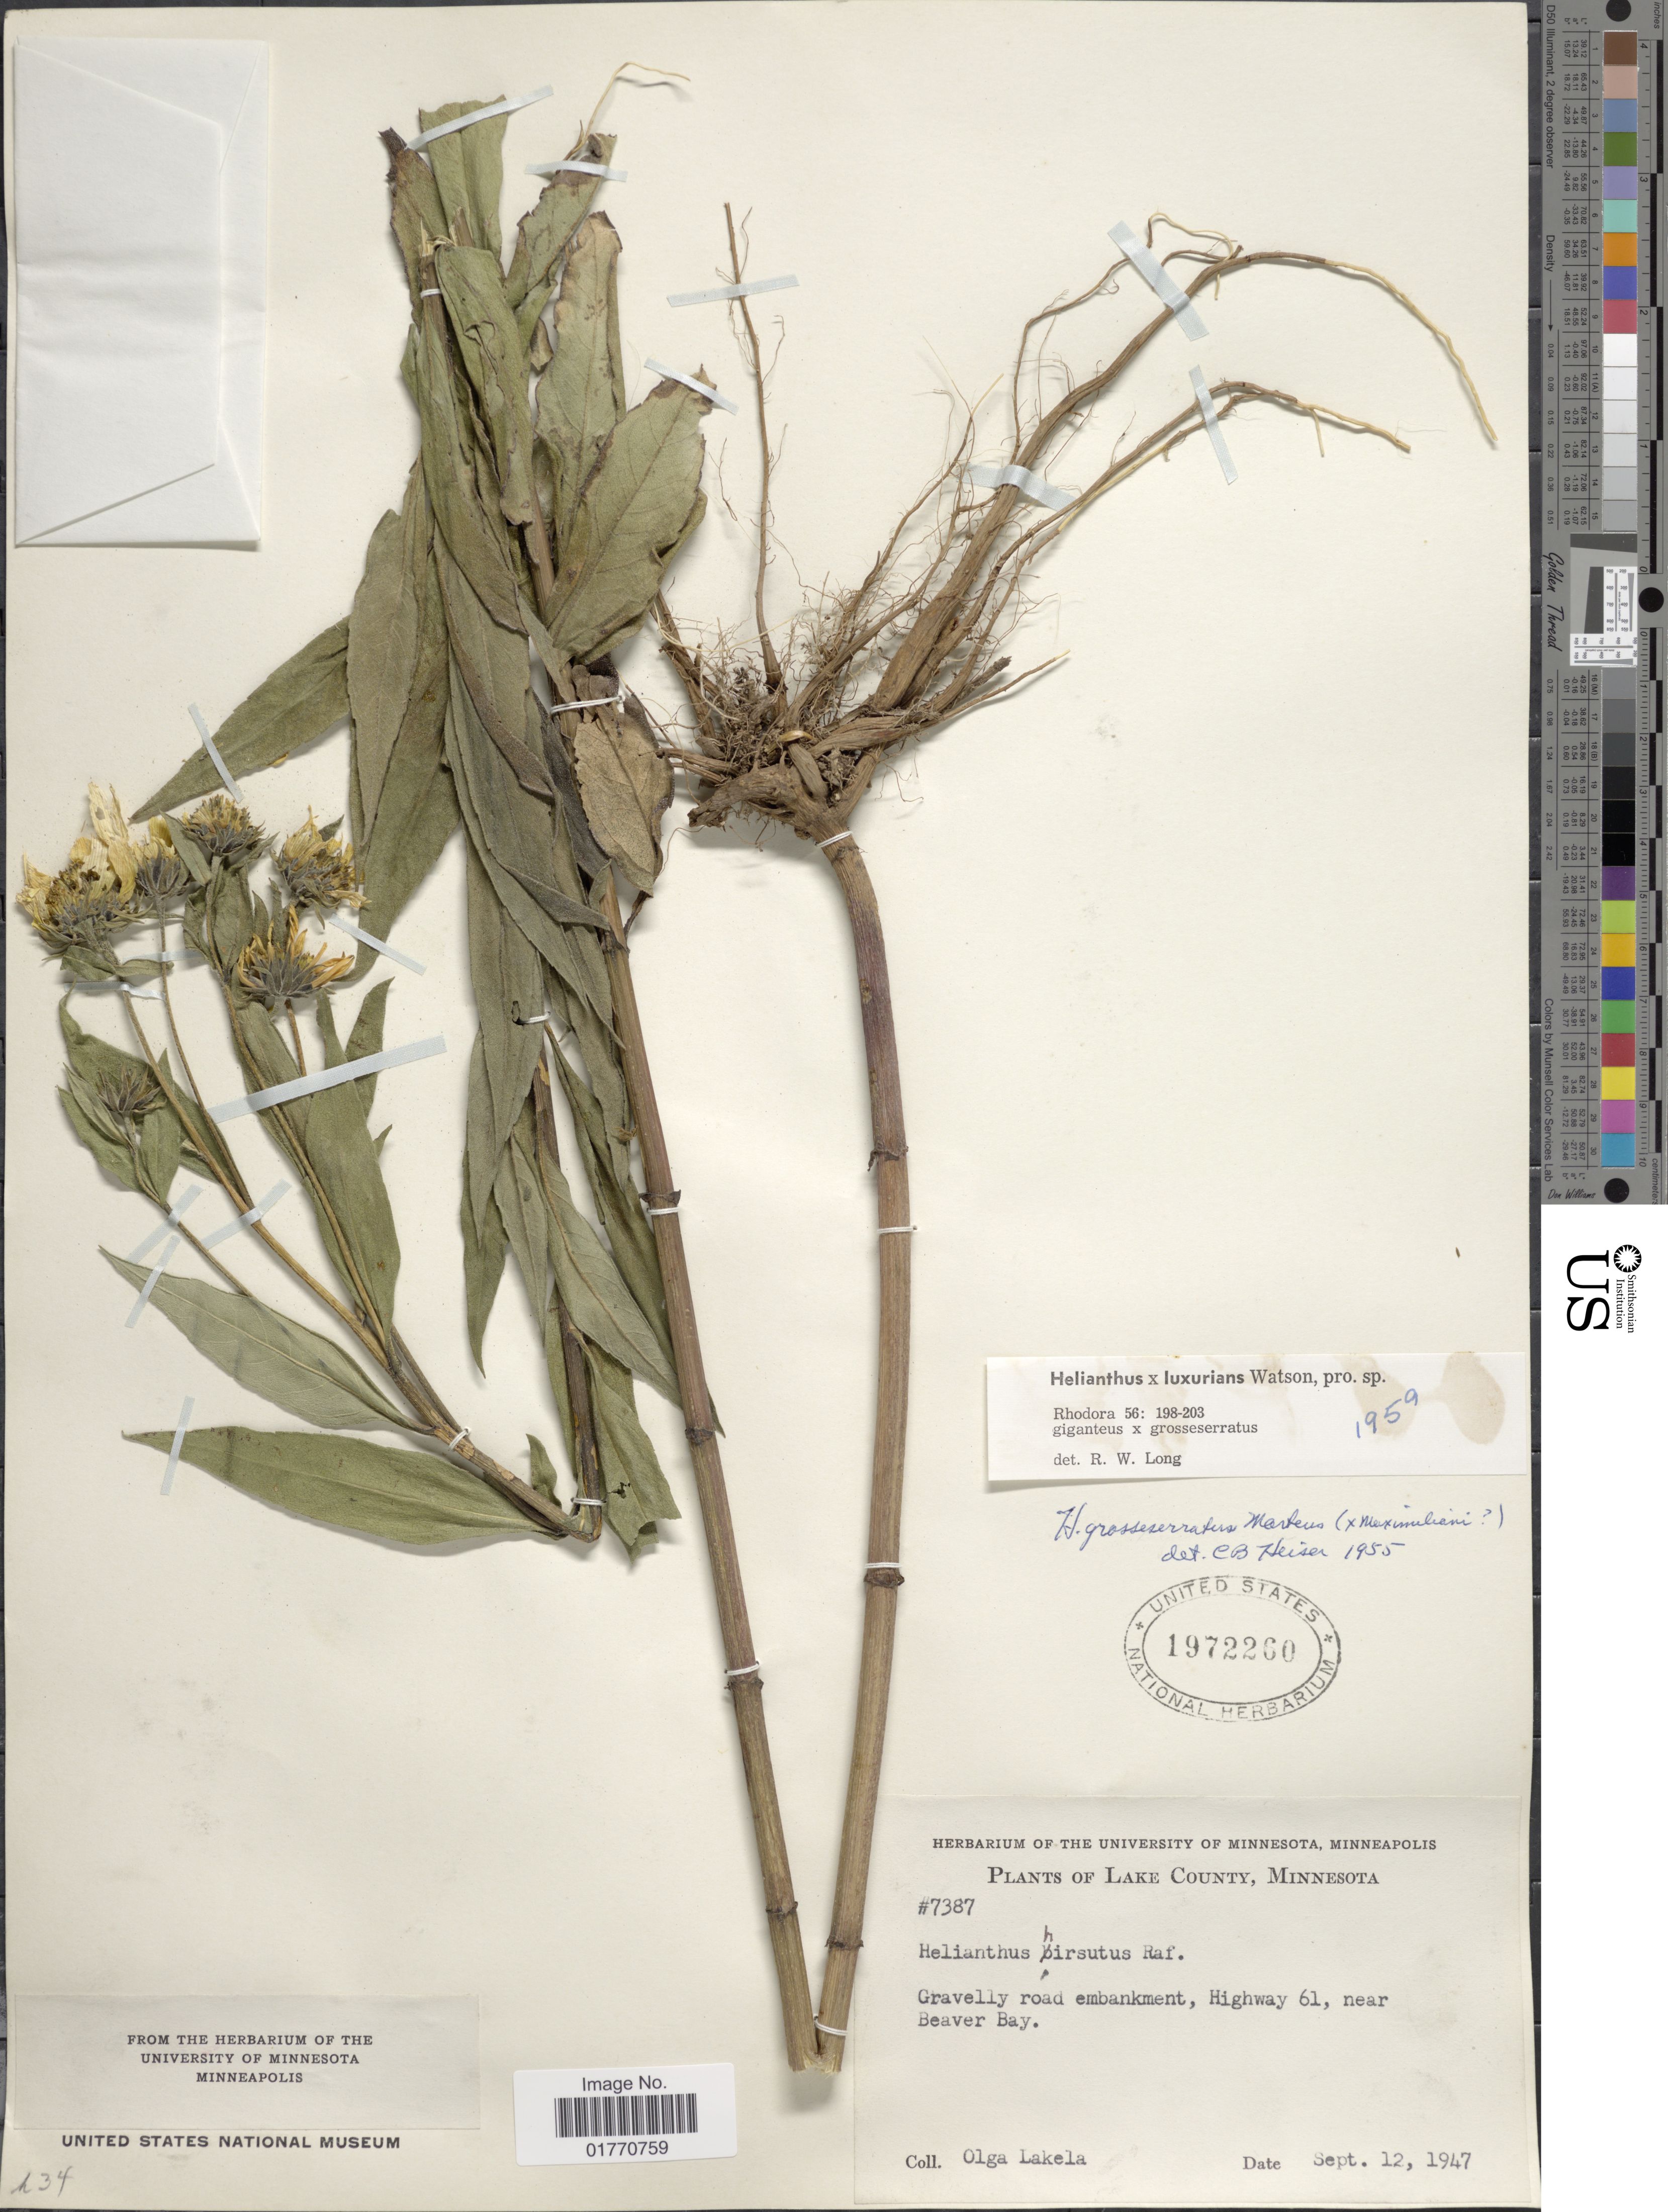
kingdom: Plantae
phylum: Tracheophyta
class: Magnoliopsida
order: Asterales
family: Asteraceae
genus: Helianthus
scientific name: Helianthus x luxurians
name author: Watson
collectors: O. K. Lakela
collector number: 7387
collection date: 1947-09-12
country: United States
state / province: Minnesota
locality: Lake County, gravelly road embankment, Highway 61, near Beaver Bay.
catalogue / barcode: US 1972260